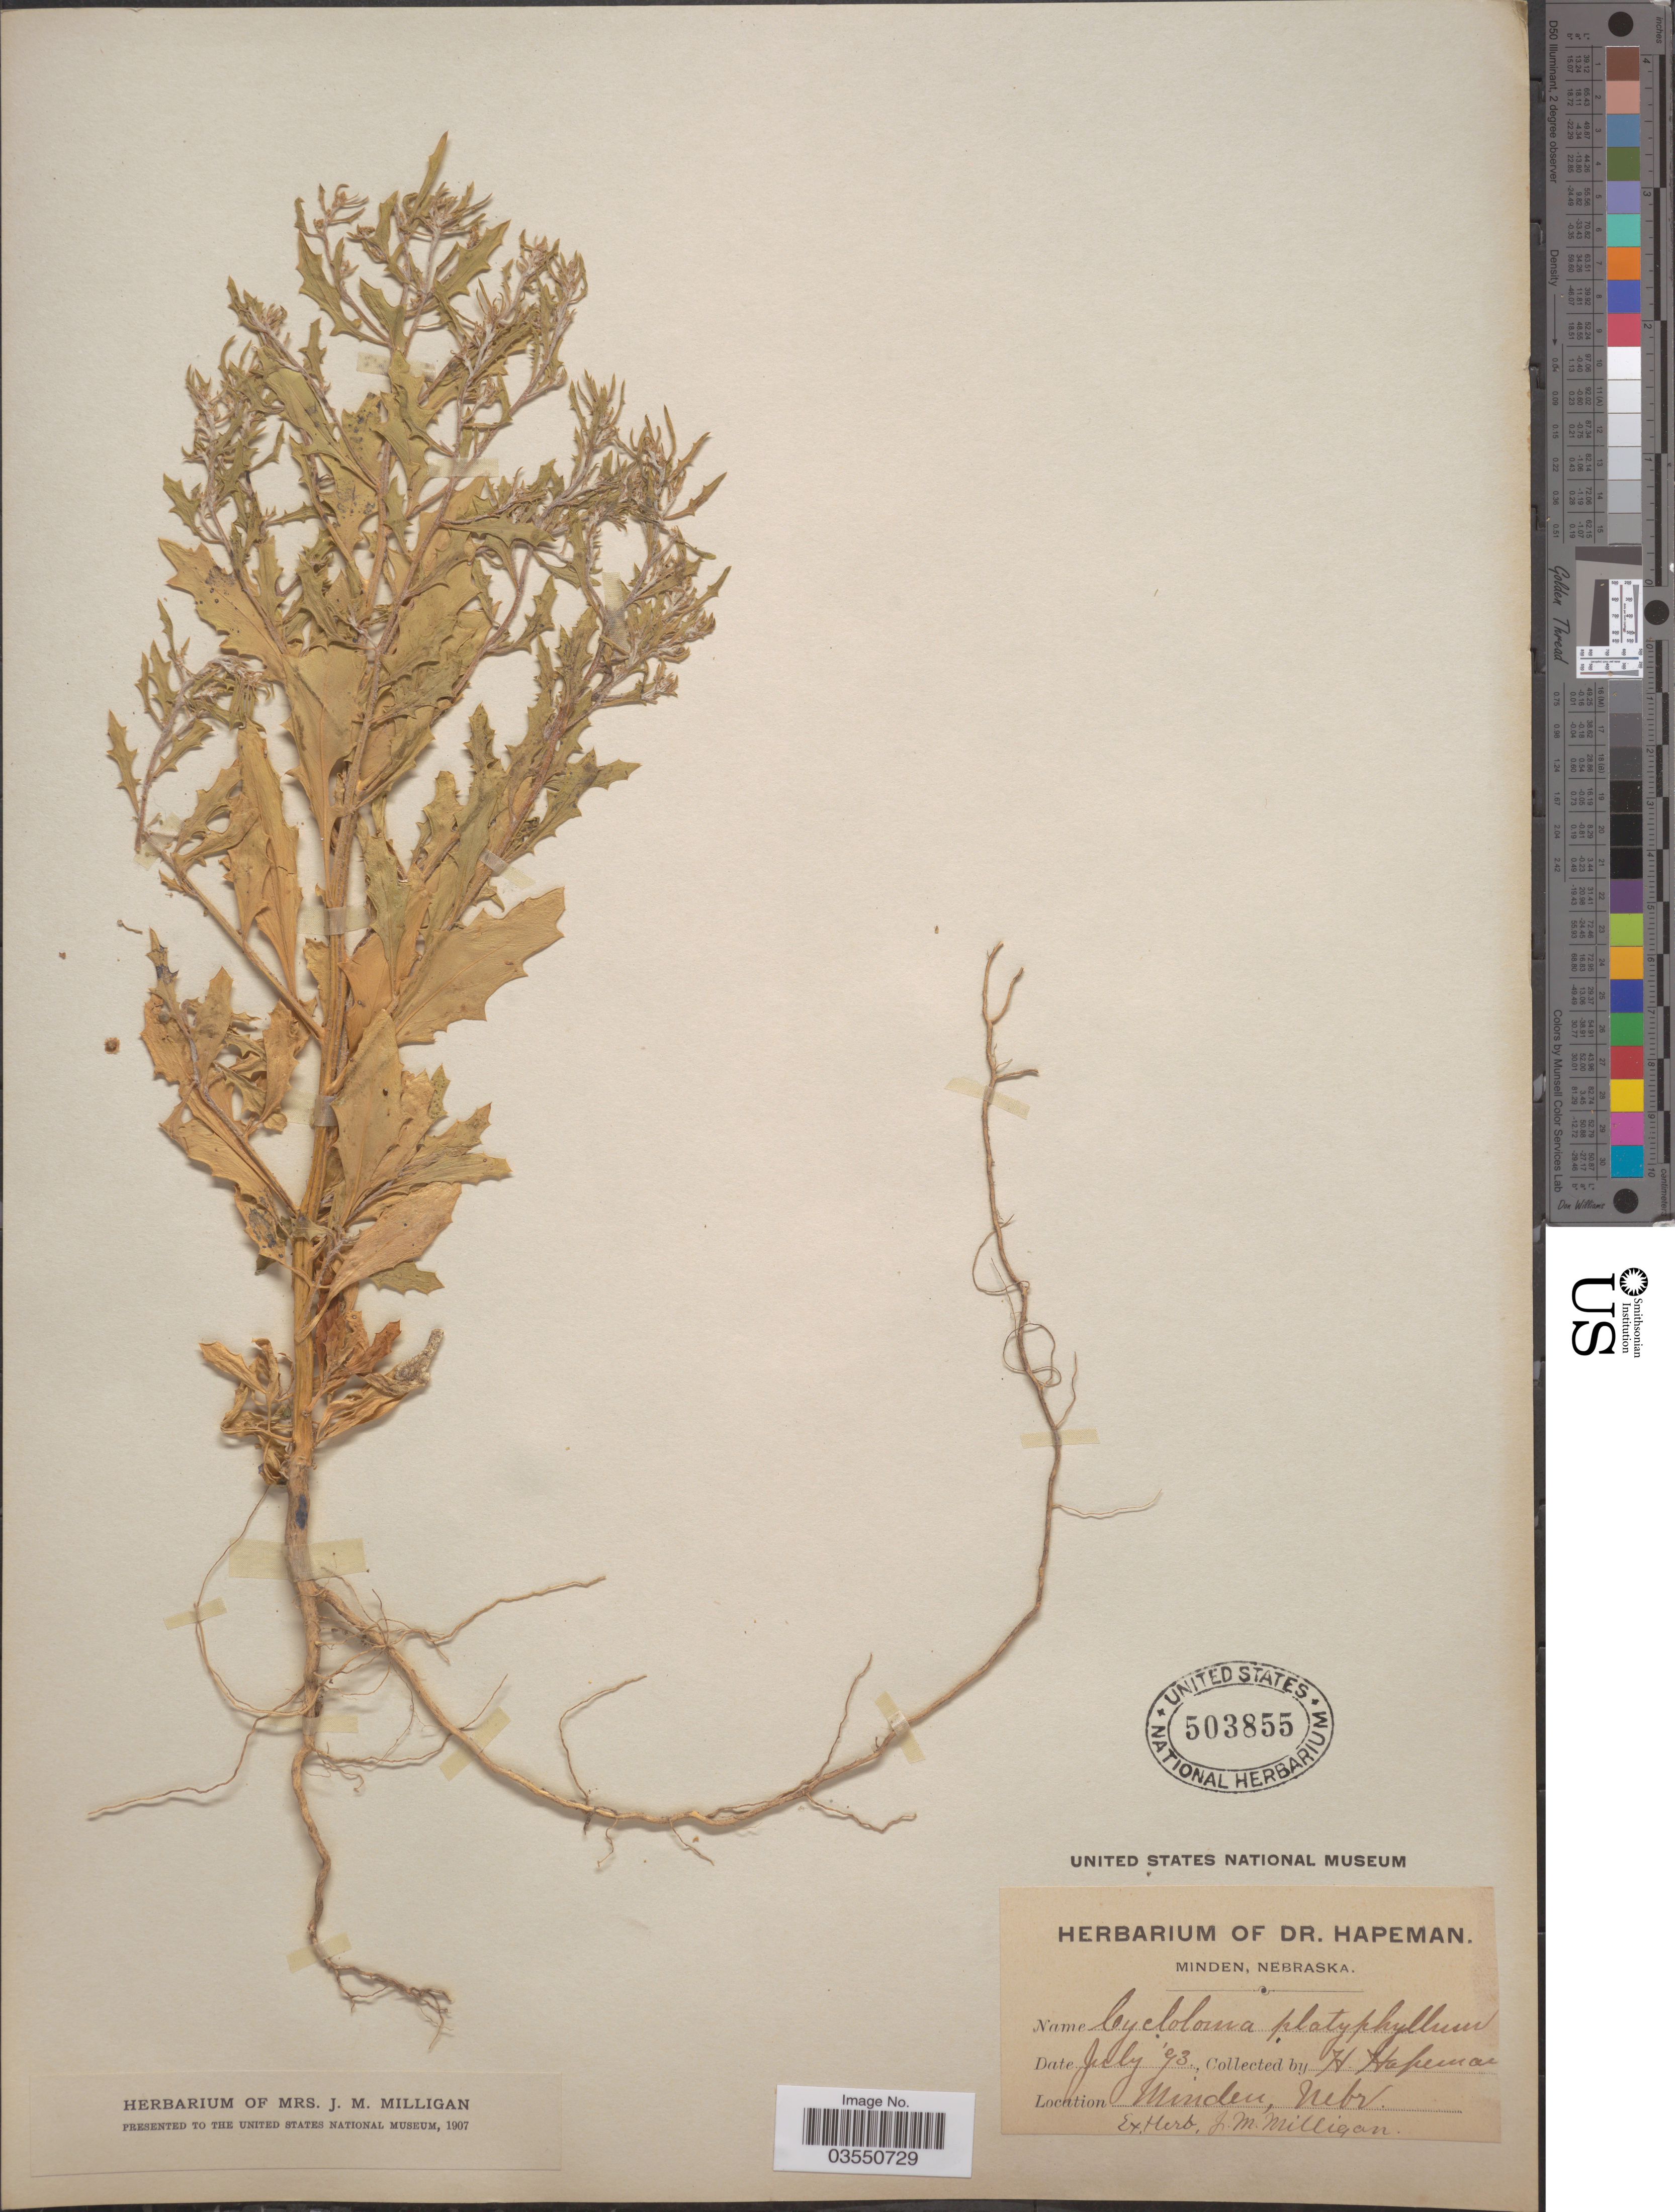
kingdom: Plantae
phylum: Tracheophyta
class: Magnoliopsida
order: Caryophyllales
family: Amaranthaceae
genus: Dysphania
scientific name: Dysphania atriplicifolia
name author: (Spreng.) G. Kadereit et al.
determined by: U.S. National Herbarium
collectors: H. Hapeman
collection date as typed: Transcribed d/m/y: /7/93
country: United States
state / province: Nebraska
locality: Minden.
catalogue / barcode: US 503855